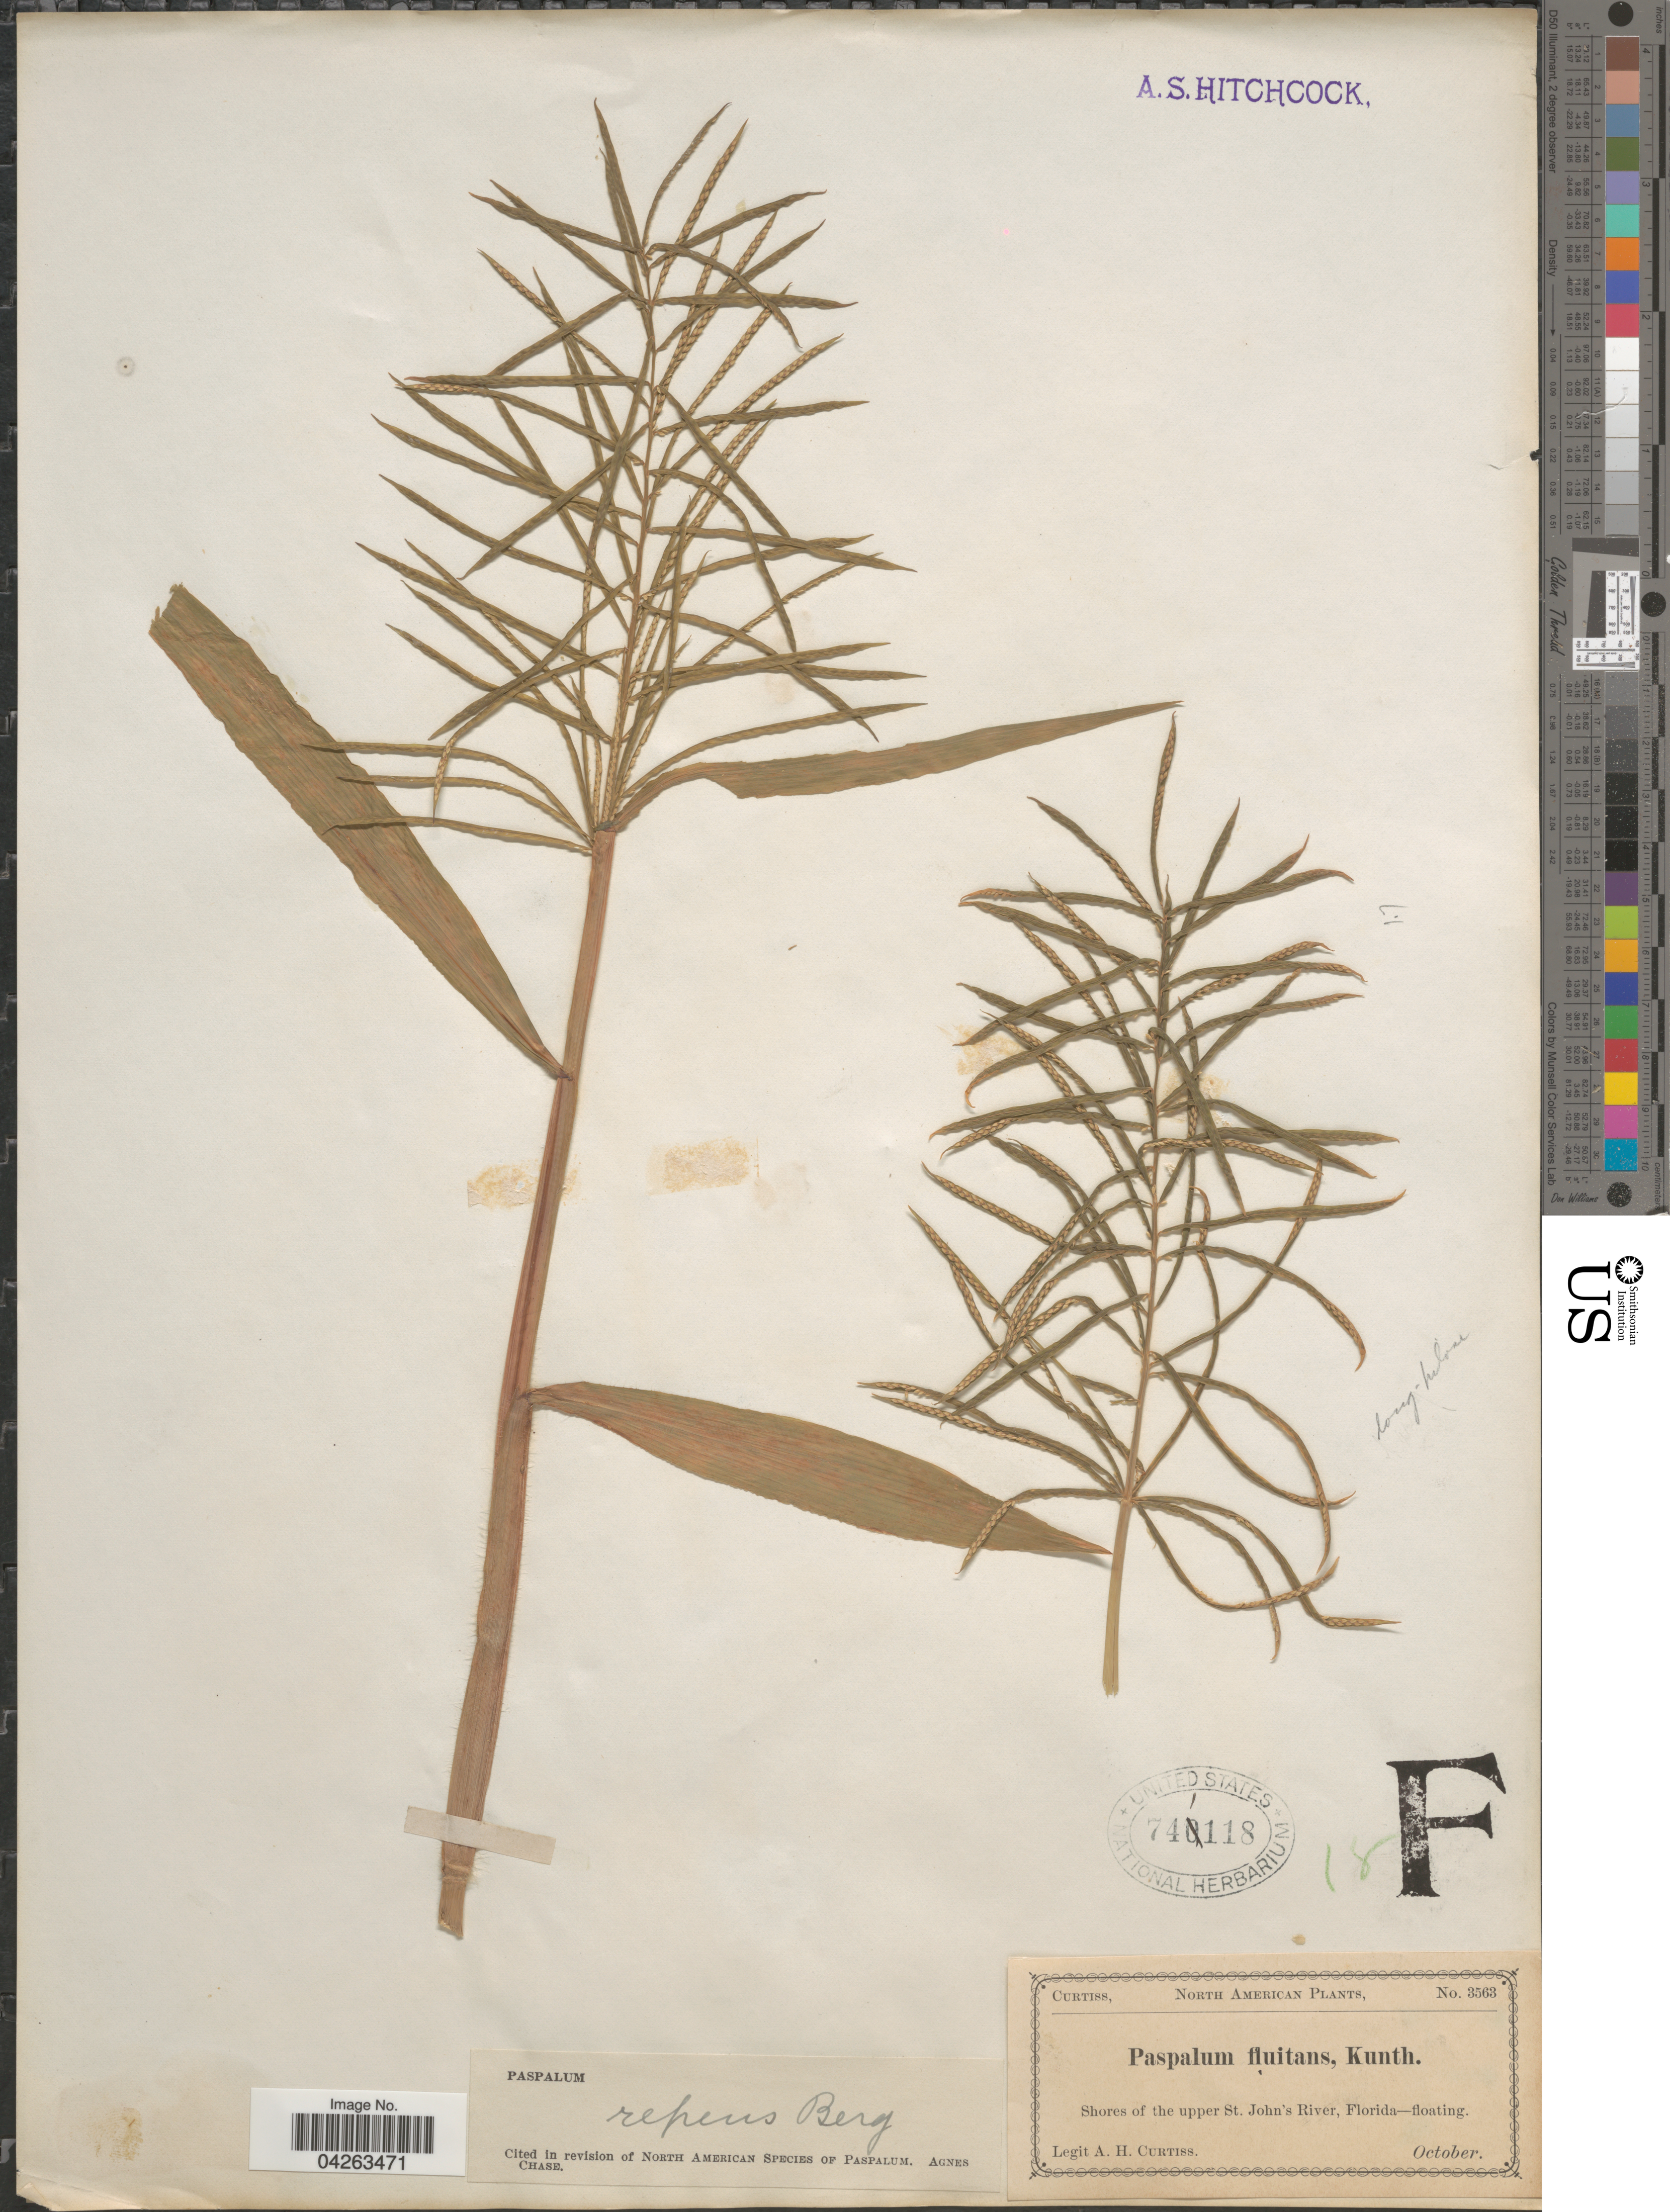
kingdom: Plantae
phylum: Tracheophyta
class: Liliopsida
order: Poales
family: Poaceae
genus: Paspalum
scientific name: Paspalum repens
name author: P.J. Bergius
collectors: A. H. Curtiss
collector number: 3563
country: United States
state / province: Florida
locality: Shores of the upper St. John's River.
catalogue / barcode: US 741118